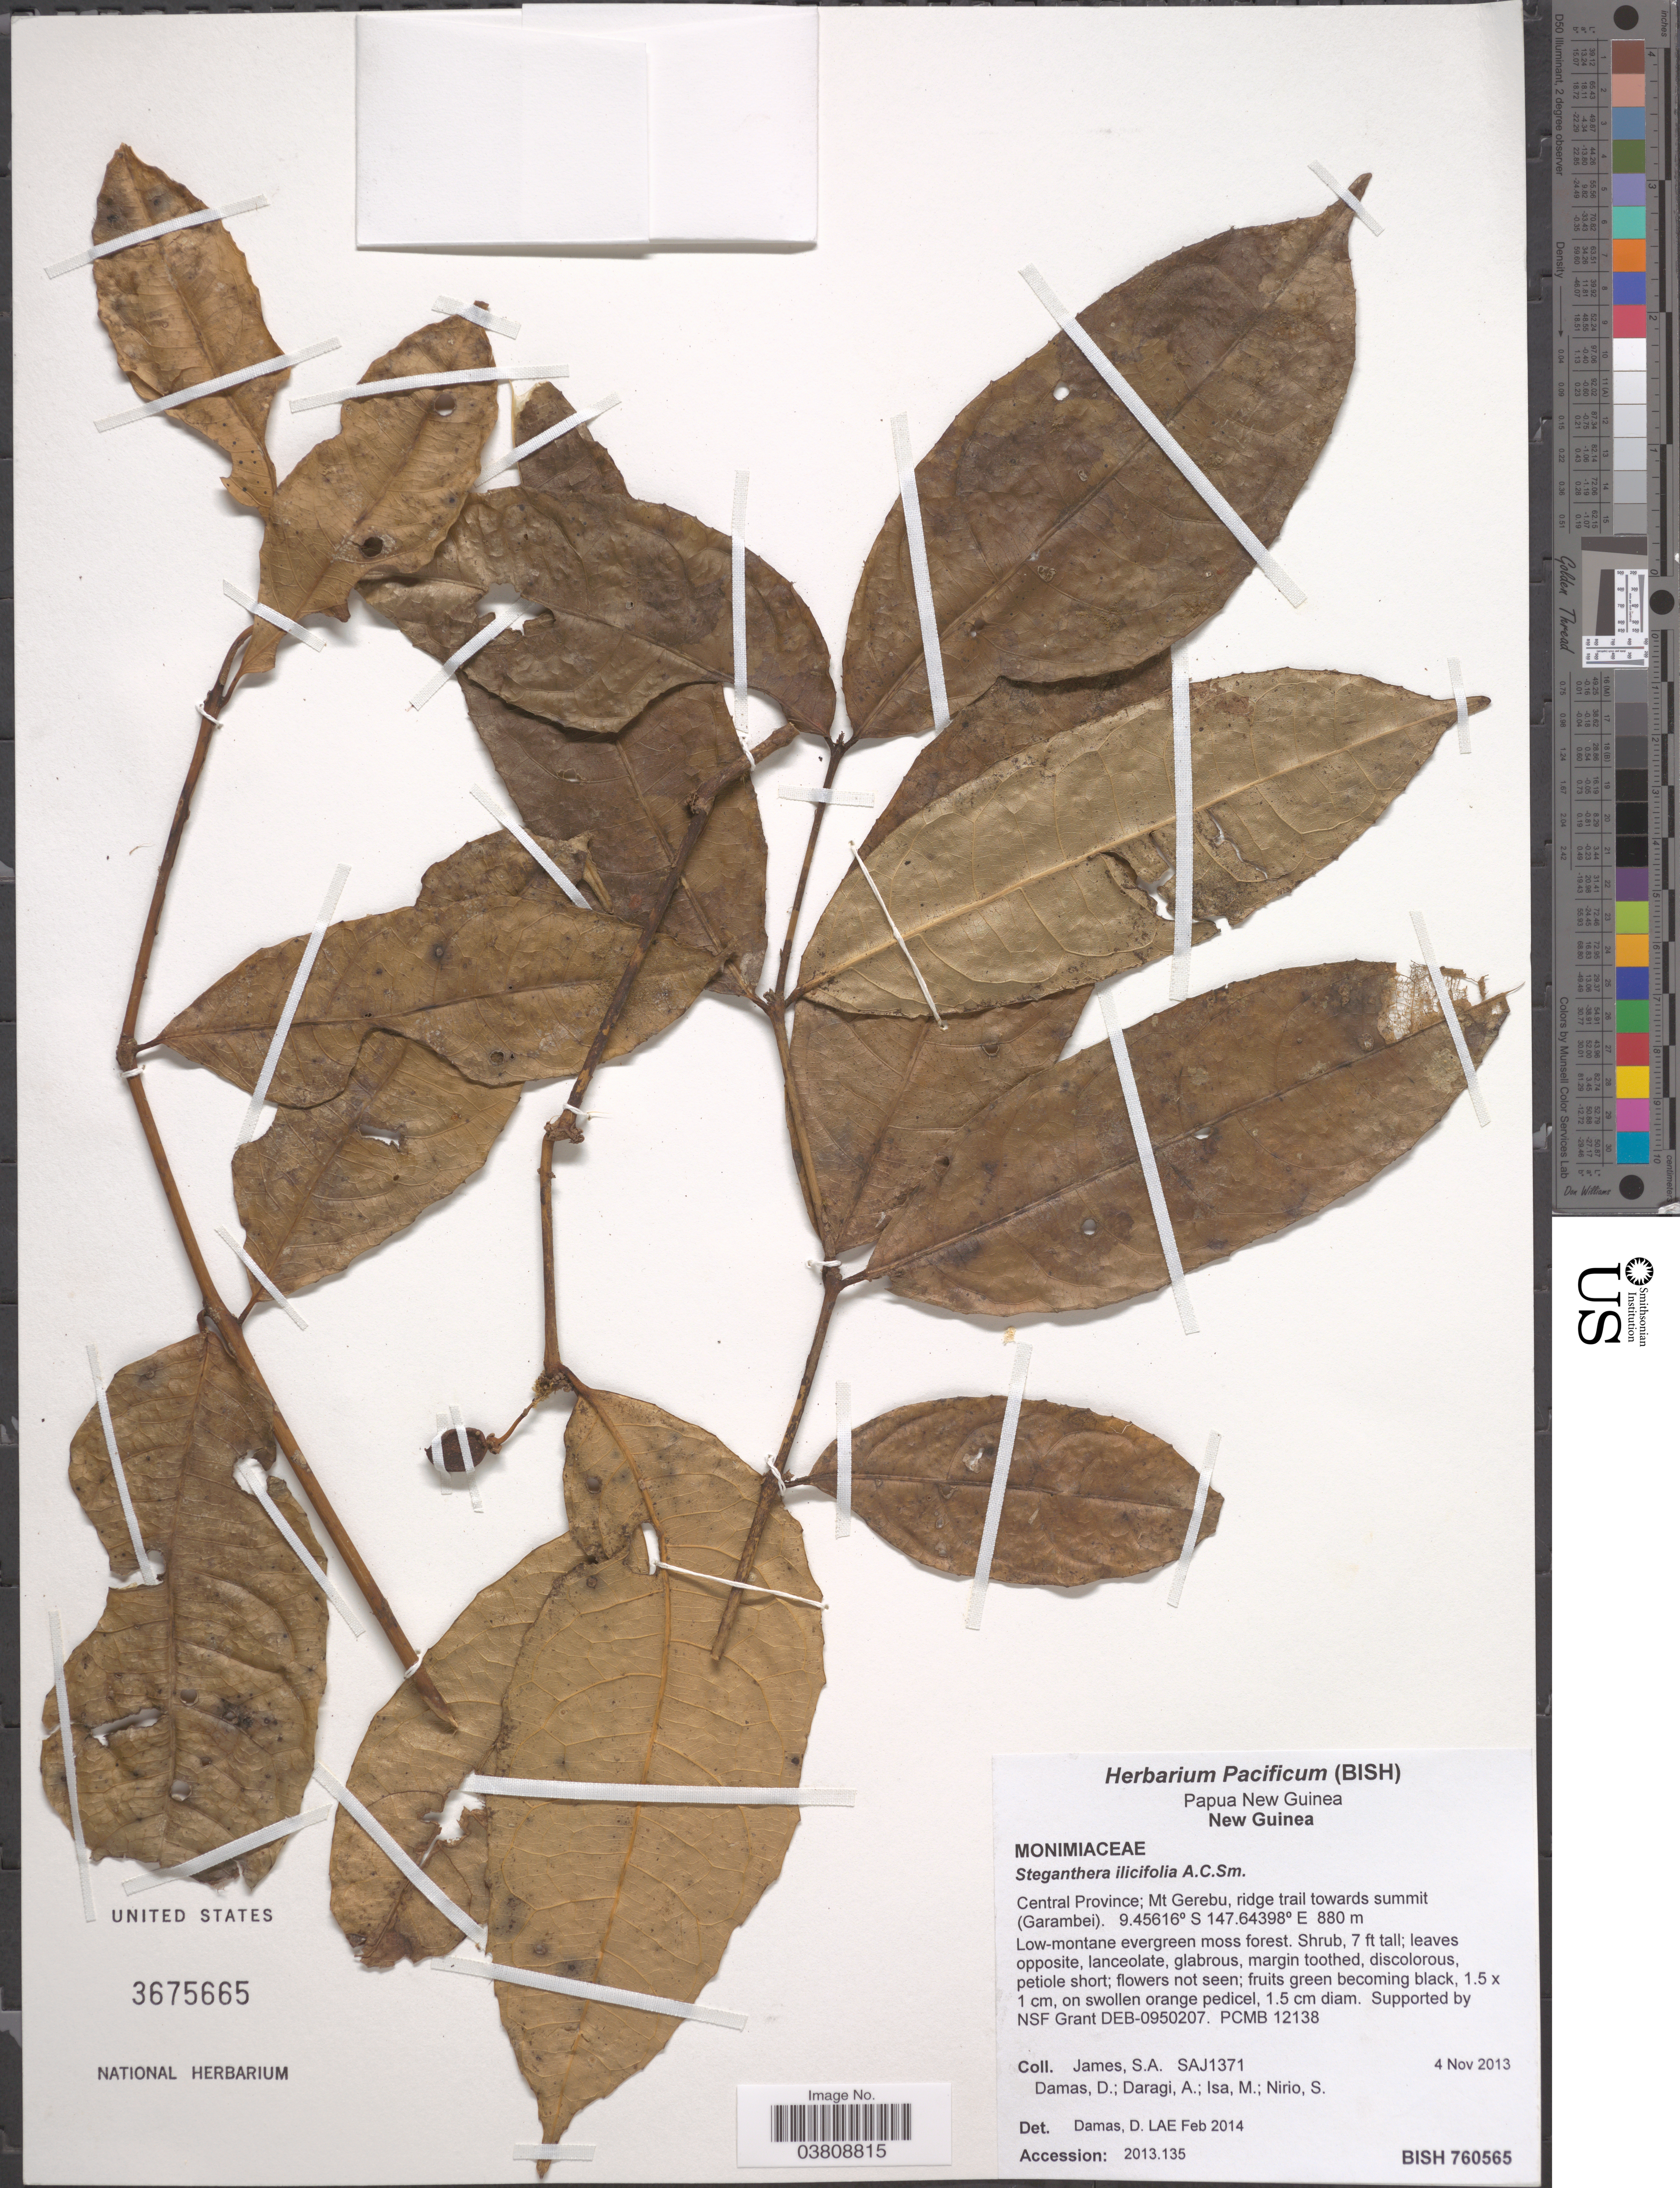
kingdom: Plantae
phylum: Tracheophyta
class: Magnoliopsida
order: Laurales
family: Monimiaceae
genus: Steganthera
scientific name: Steganthera ilicifolia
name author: A.C. Sm.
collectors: S. James, D. Damas, A. Daragi, M. Isa & S. Nirio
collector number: SAJ1371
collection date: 2013-11-04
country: Papua New Guinea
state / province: Central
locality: New Guinea. Mt Gerebu, ridge trail towards summit (Garambei).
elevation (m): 880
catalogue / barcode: US 3675665